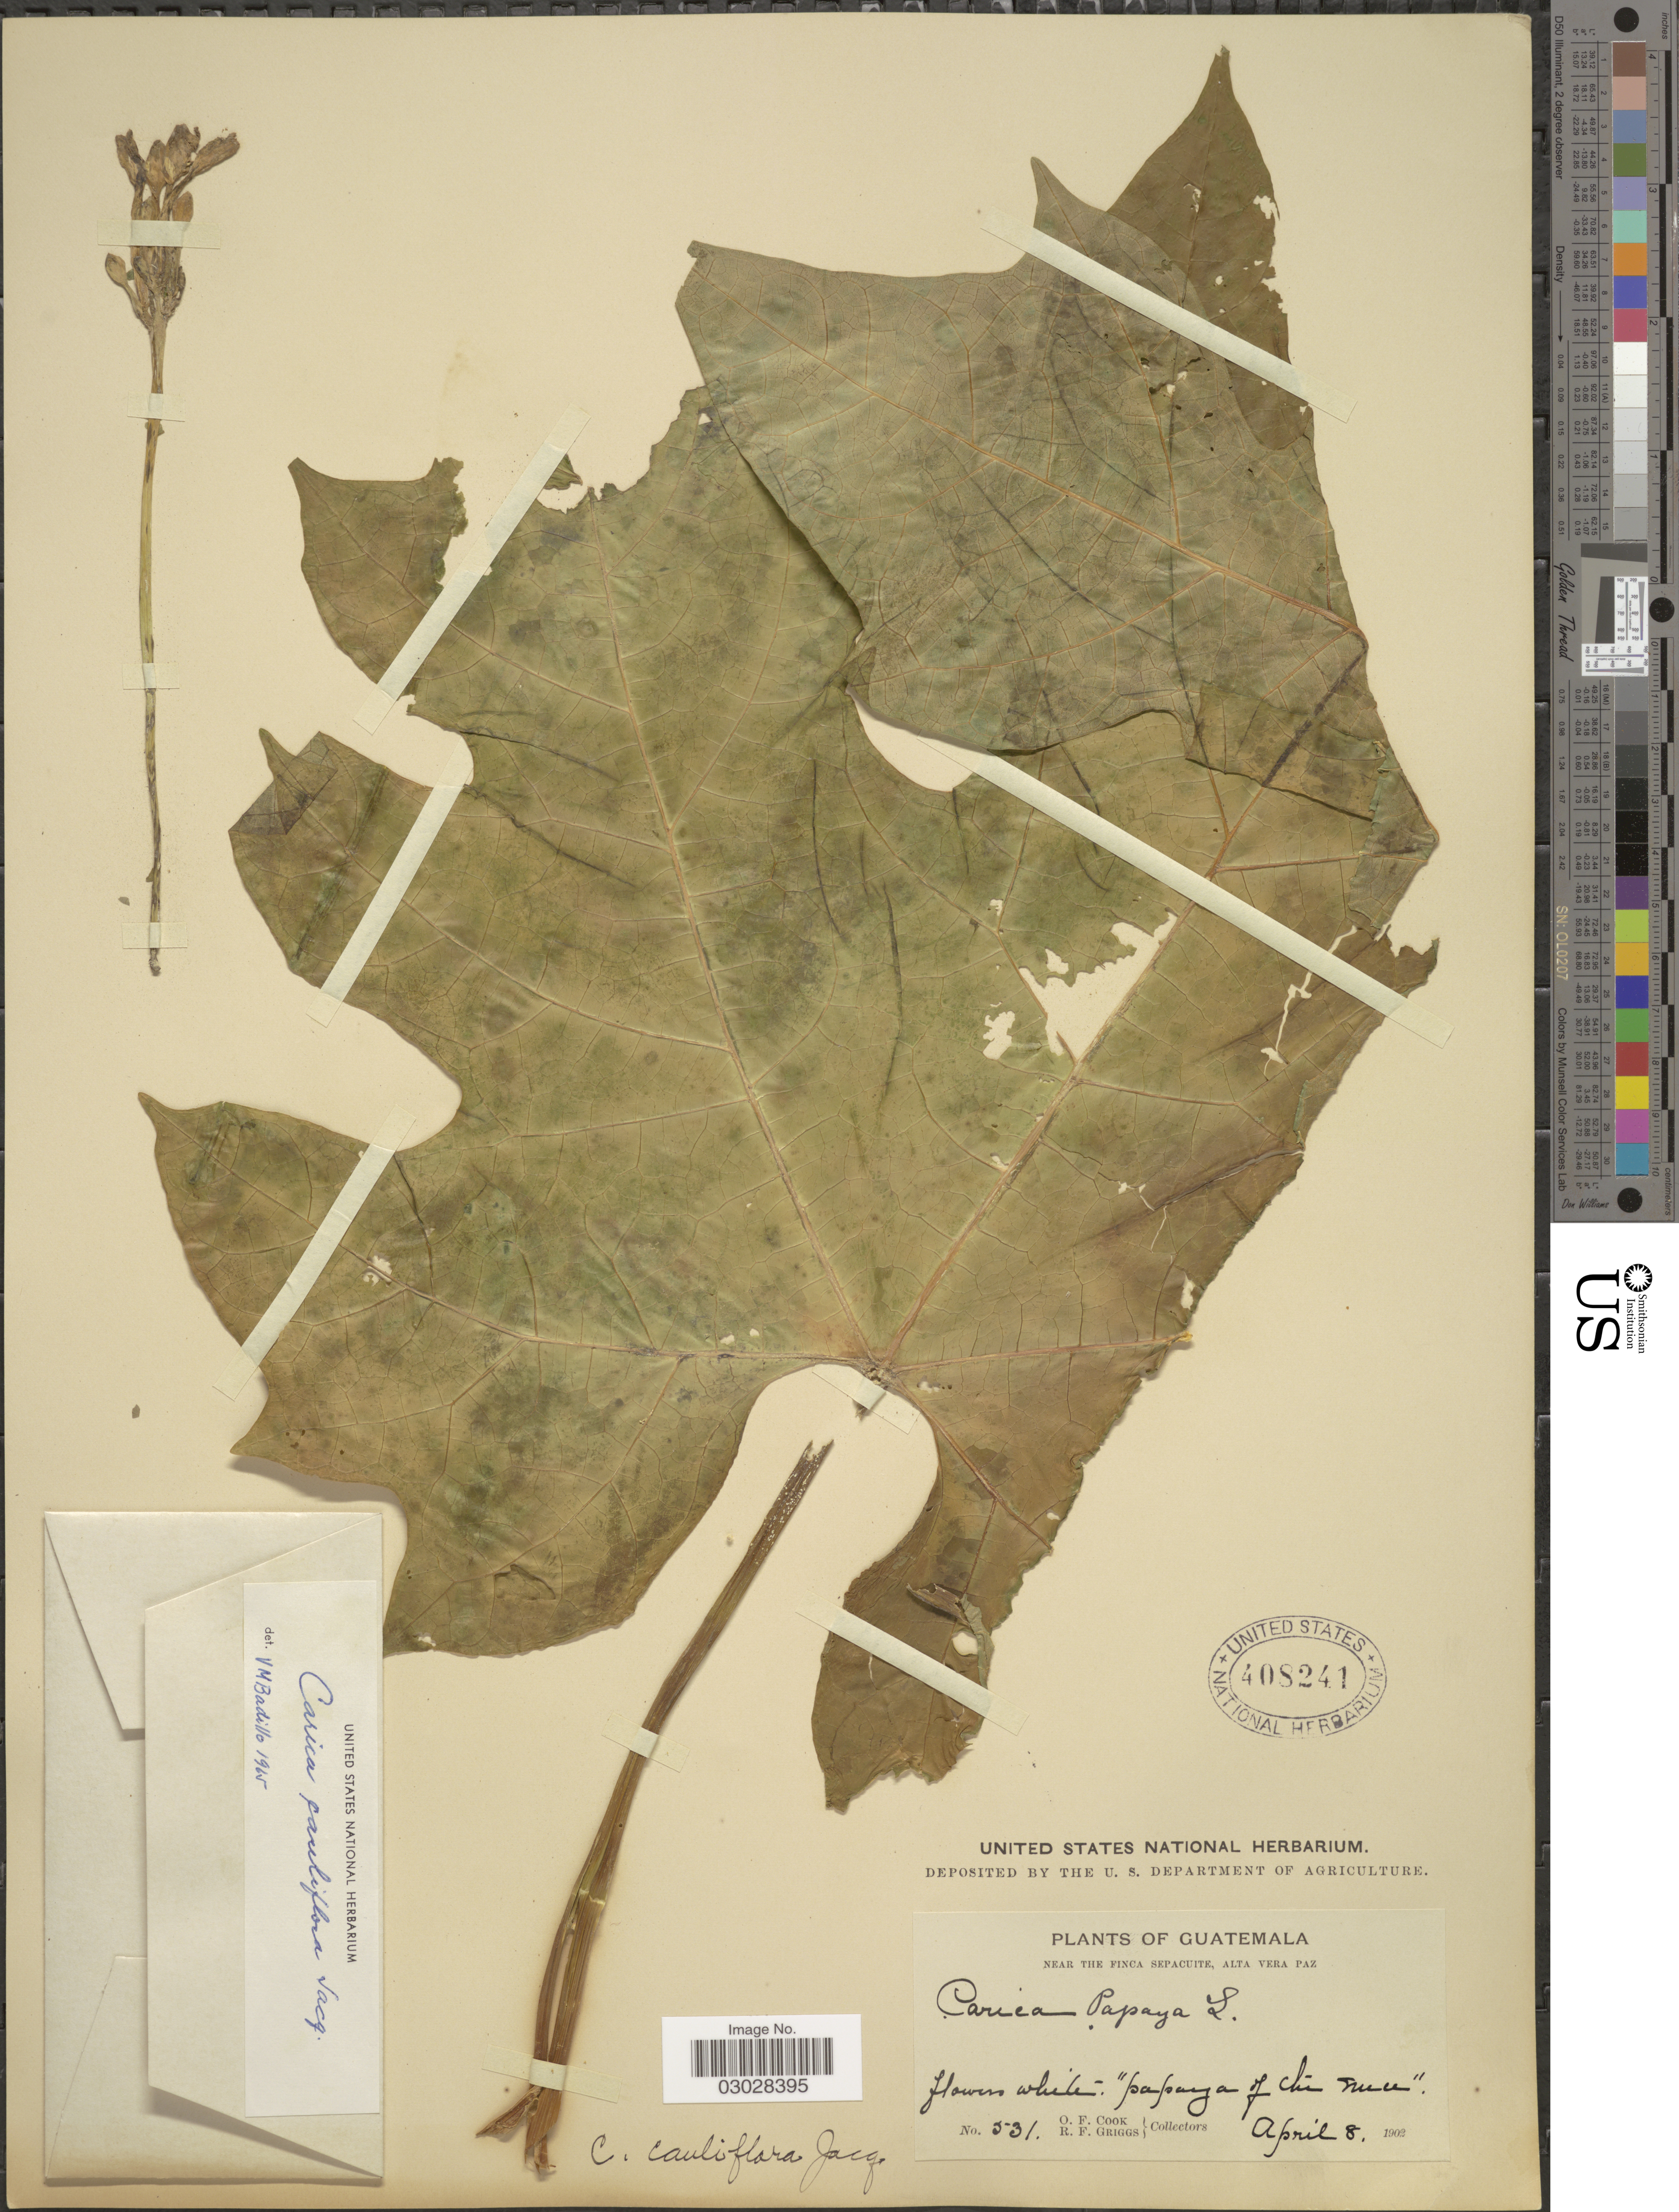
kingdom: Plantae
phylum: Tracheophyta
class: Magnoliopsida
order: Brassicales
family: Caricaceae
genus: Vasconcellea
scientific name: Vasconcellea cauliflora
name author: (Jacq.) A. DC.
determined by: Strong, M. T., (US), Smithsonian Institution - National Museum of Natural History (UNITED STATES)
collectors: O. F. Cook & R. F. Griggs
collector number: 531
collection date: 1902-04-08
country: Guatemala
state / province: Alta Verapaz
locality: Near the Finca Sepacuite.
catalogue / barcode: US 408241